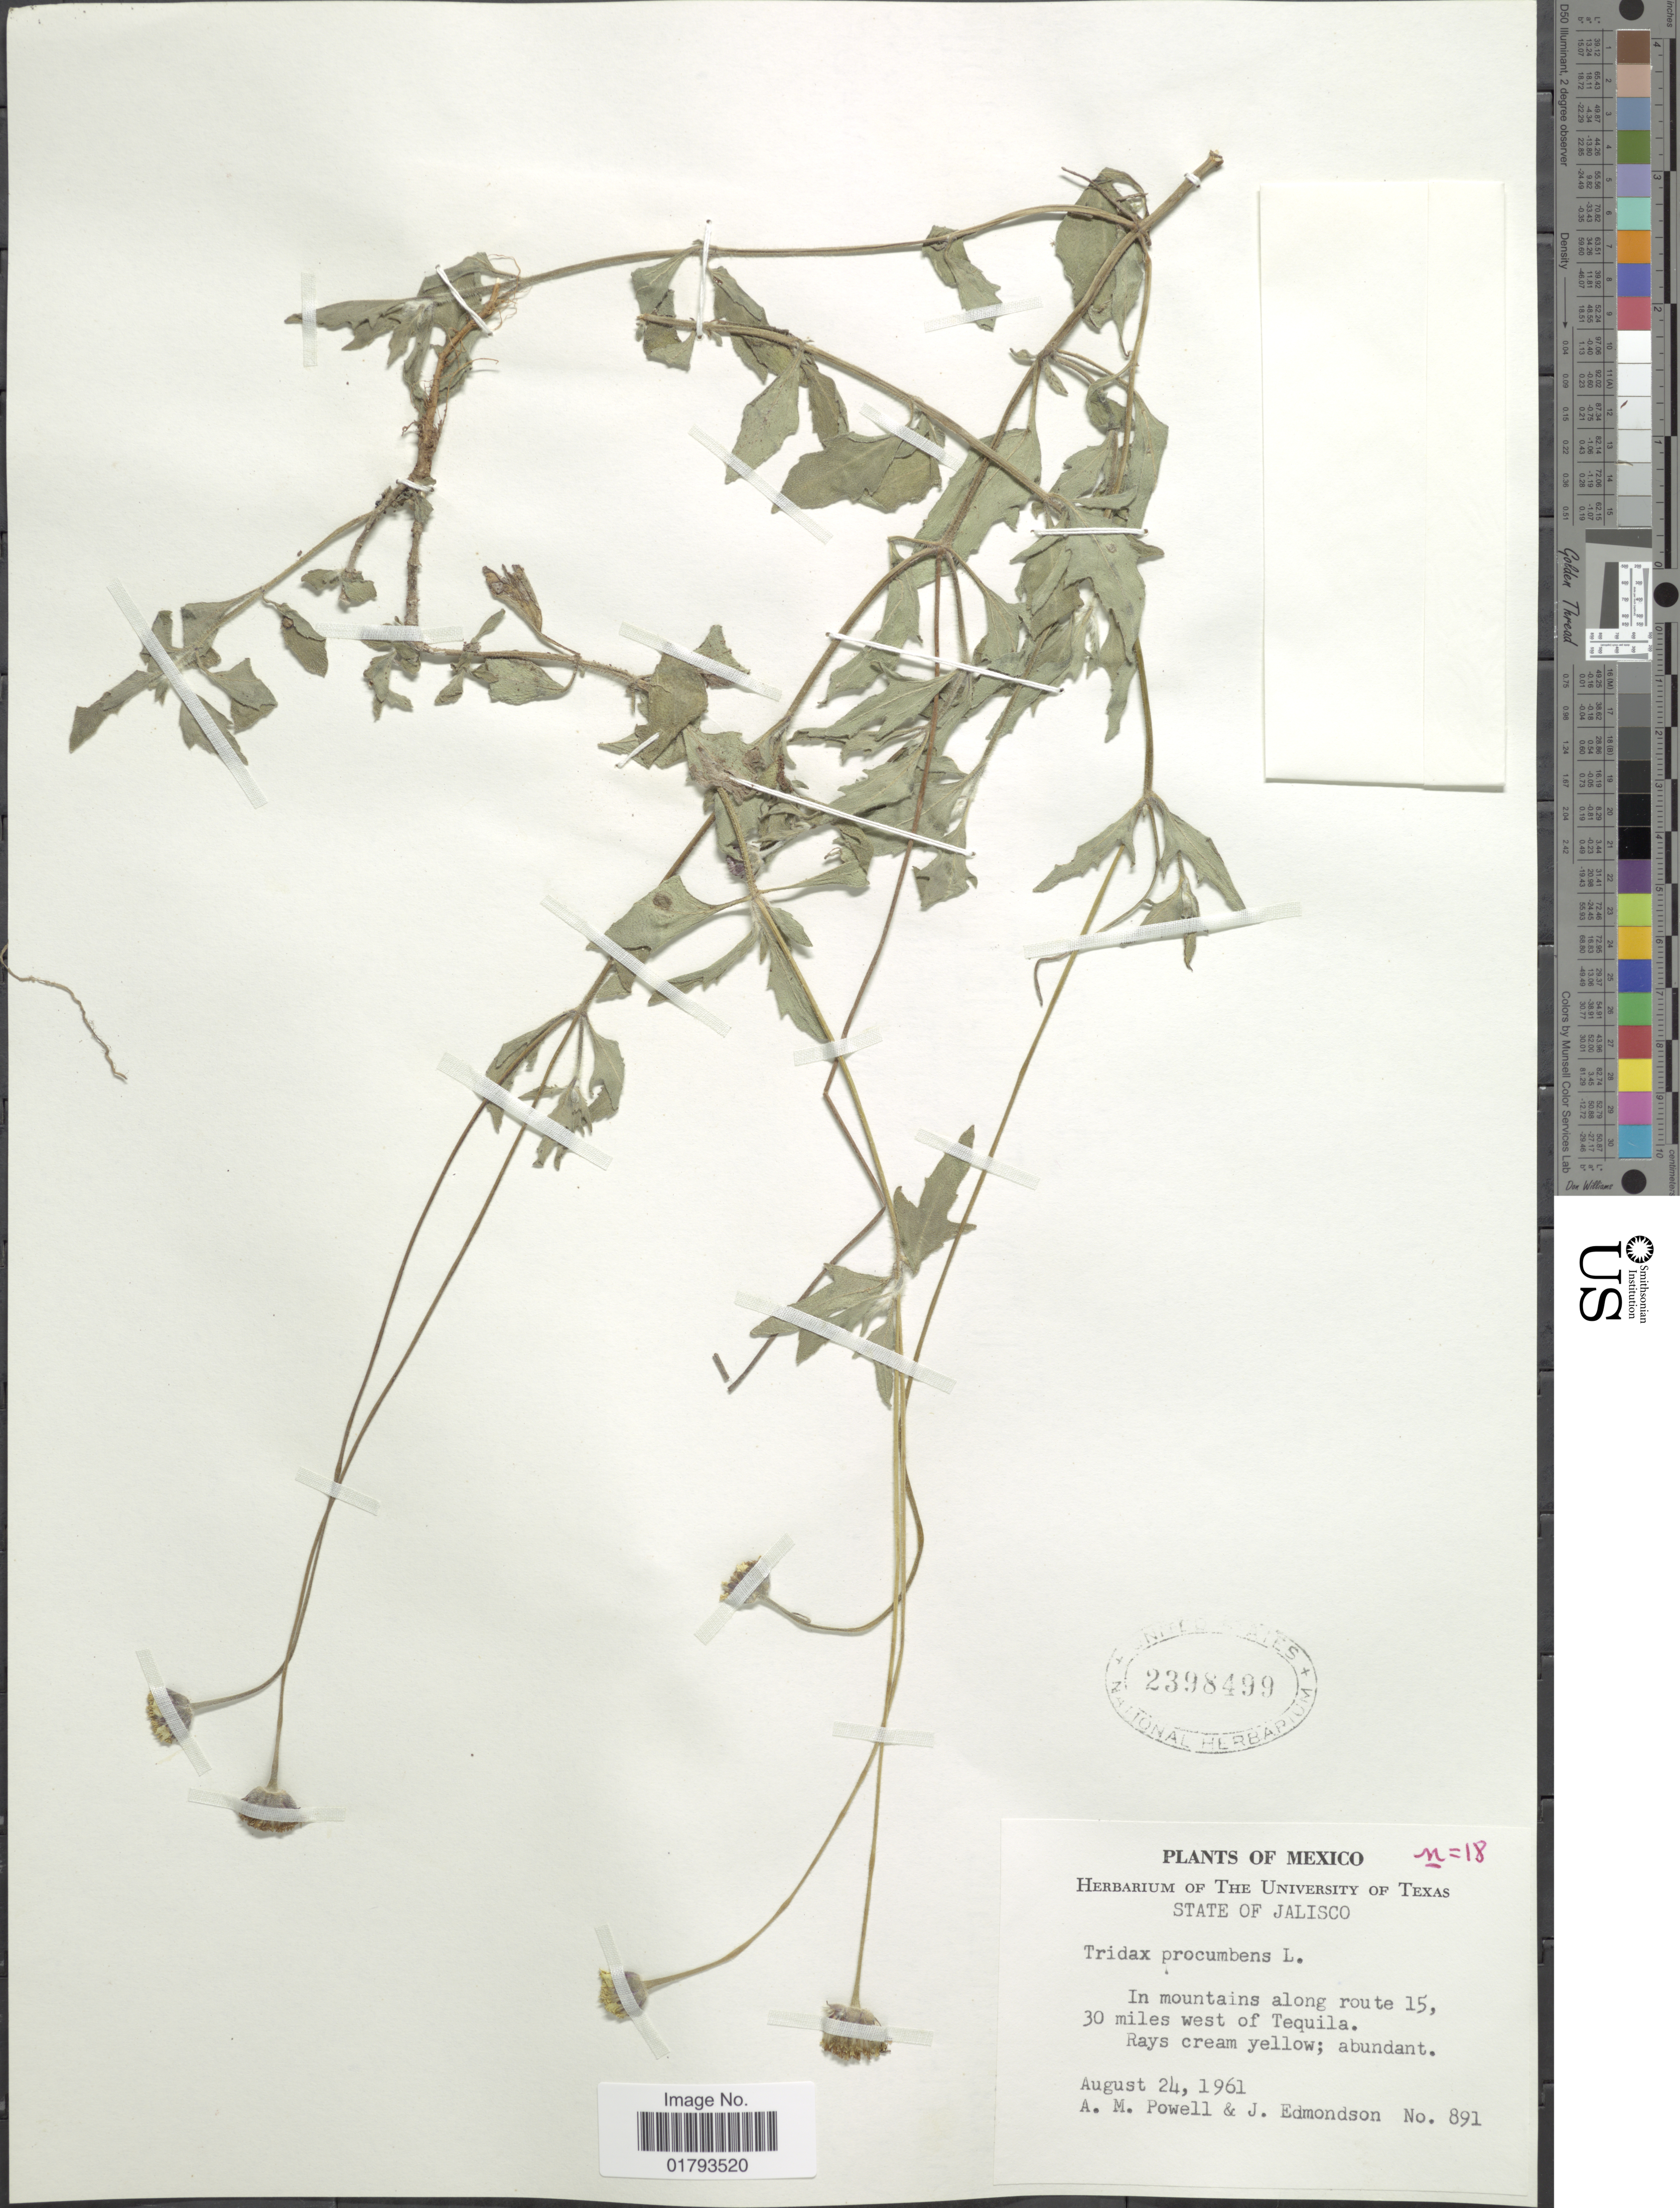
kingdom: Plantae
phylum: Tracheophyta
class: Magnoliopsida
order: Asterales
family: Asteraceae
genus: Tridax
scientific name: Tridax procumbens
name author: L.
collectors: A. M. Powell & J. Edmondson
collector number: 891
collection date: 1961-08-24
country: Mexico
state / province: Jalisco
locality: State of Jalisco. In mountains along route 15, 30 miles west of Tequila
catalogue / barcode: US 2398499